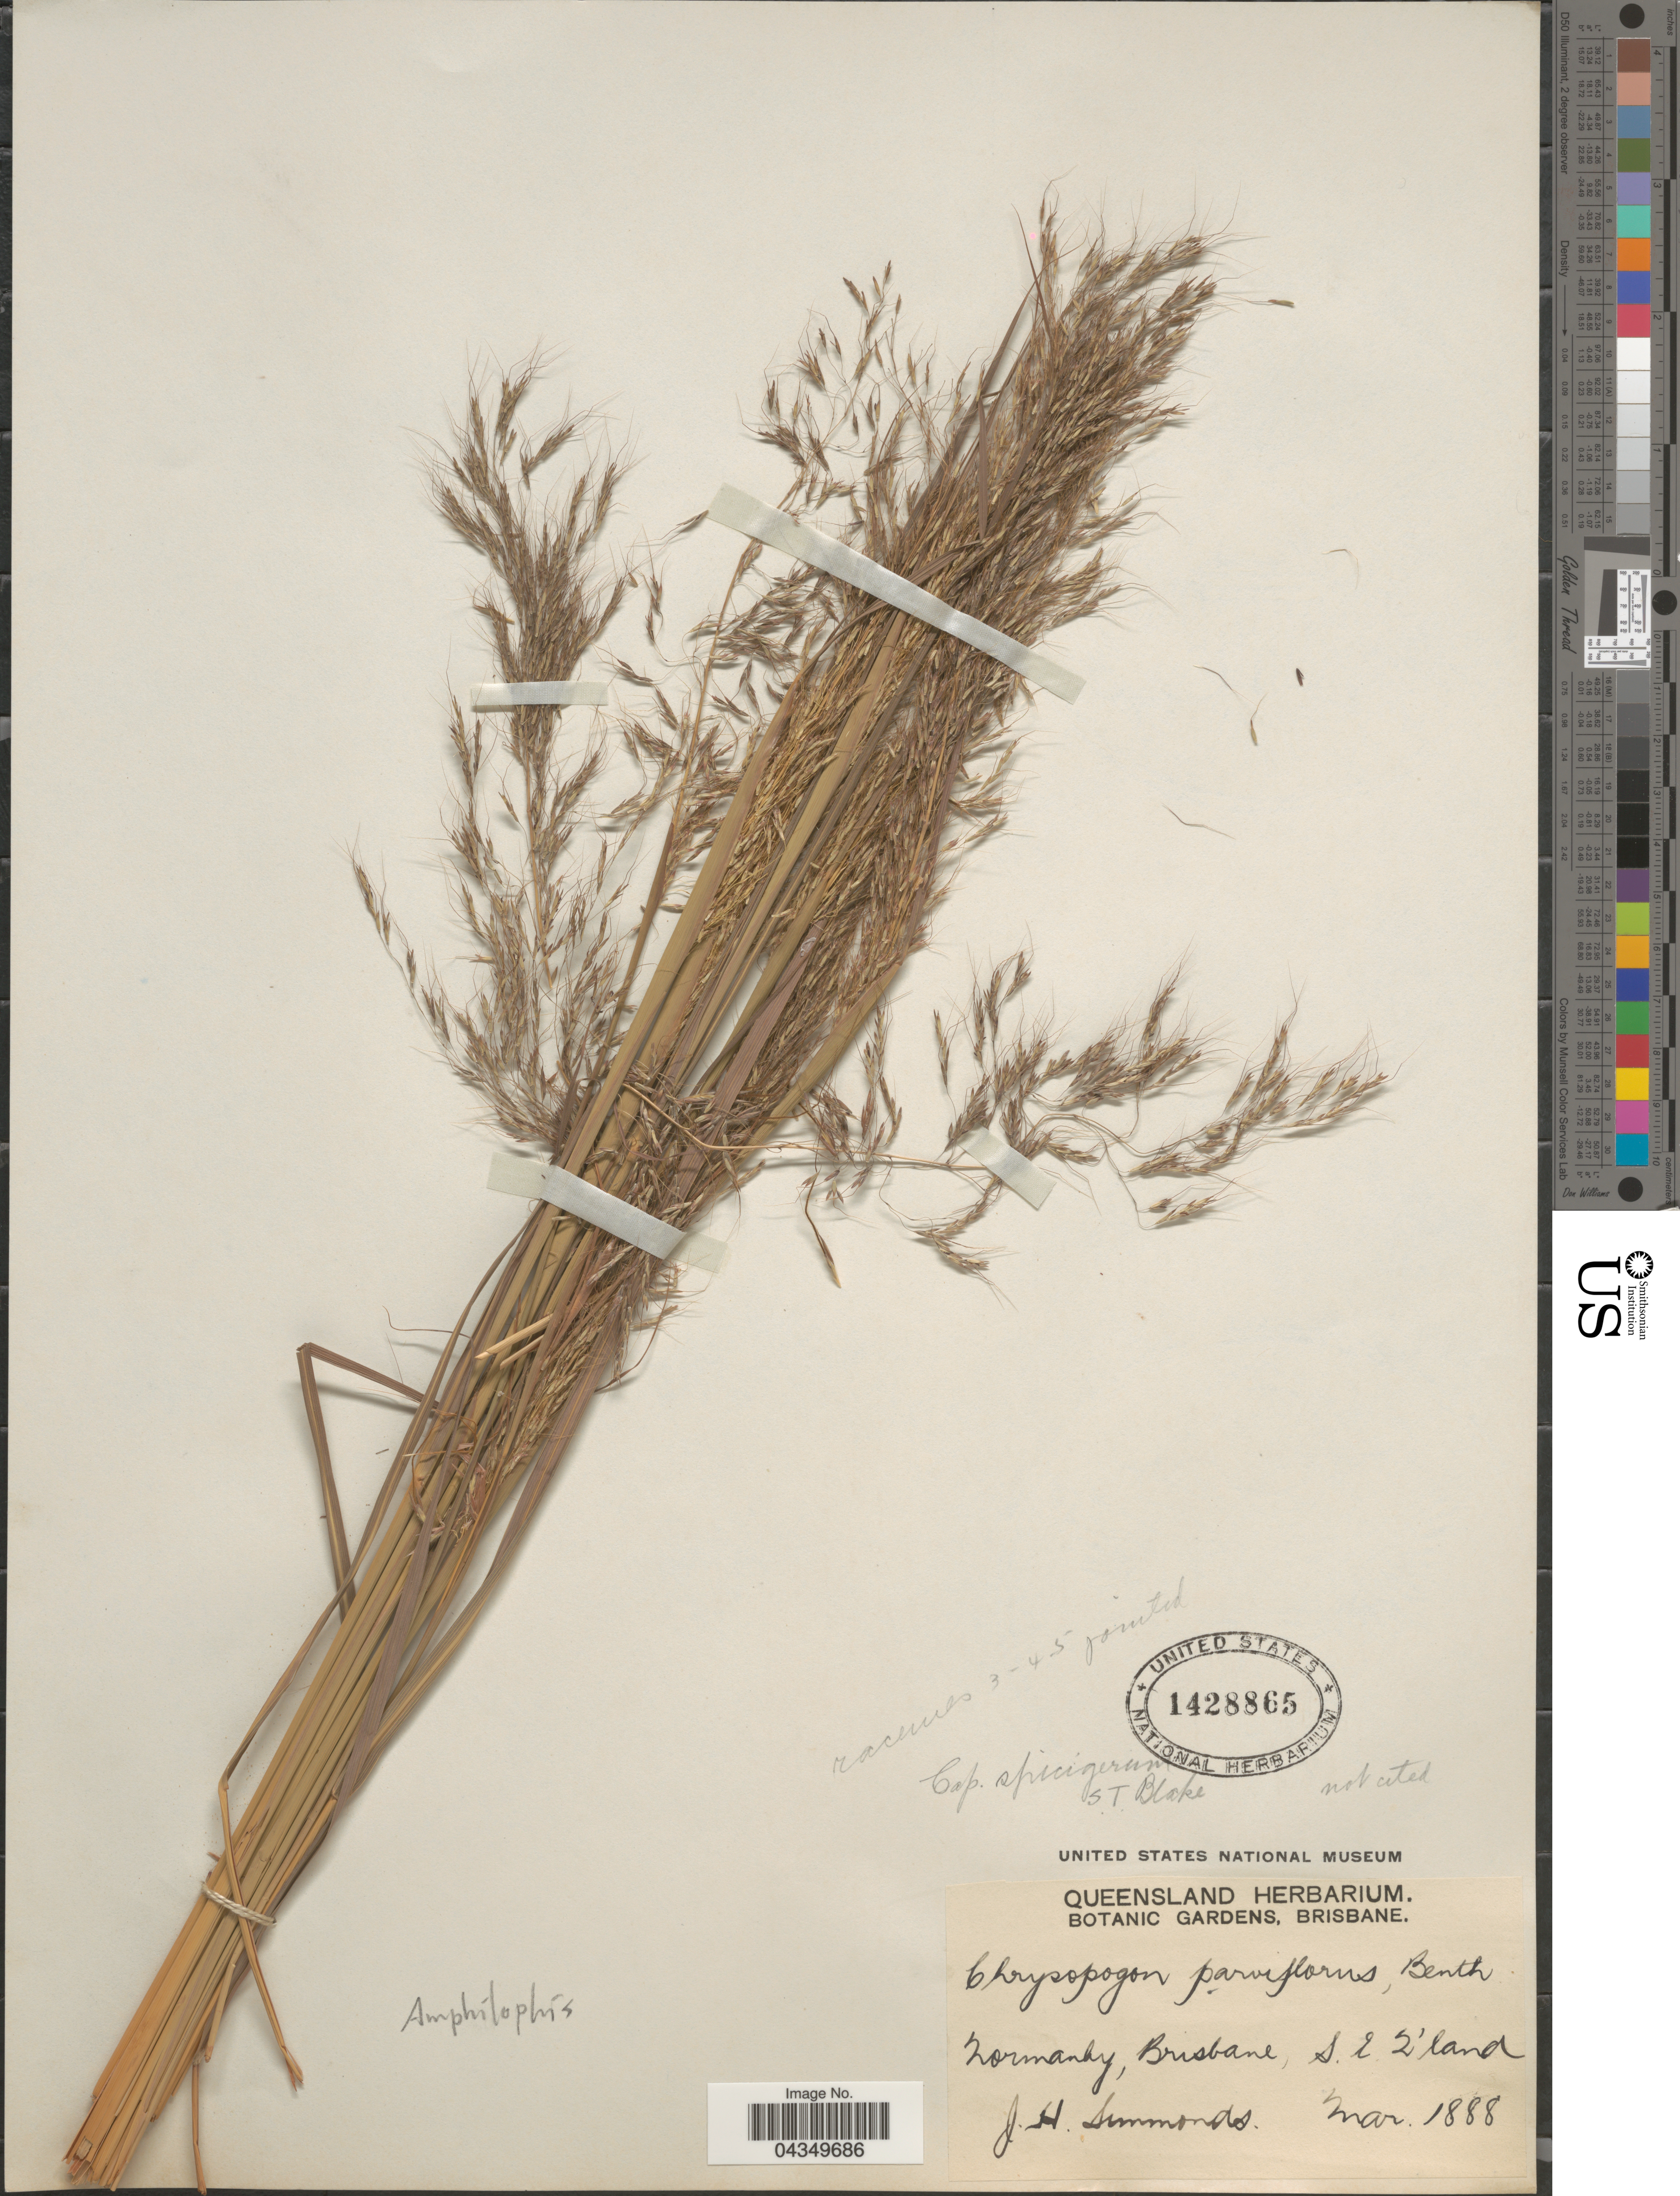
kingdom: Plantae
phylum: Tracheophyta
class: Liliopsida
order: Poales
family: Poaceae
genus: Capillipedium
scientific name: Capillipedium spicigerum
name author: S.T. Blake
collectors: J. Simmonds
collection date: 1888-03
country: Australia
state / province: Queensland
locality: Normanby, Brisbane, S.E. Q'land.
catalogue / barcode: US 1428865